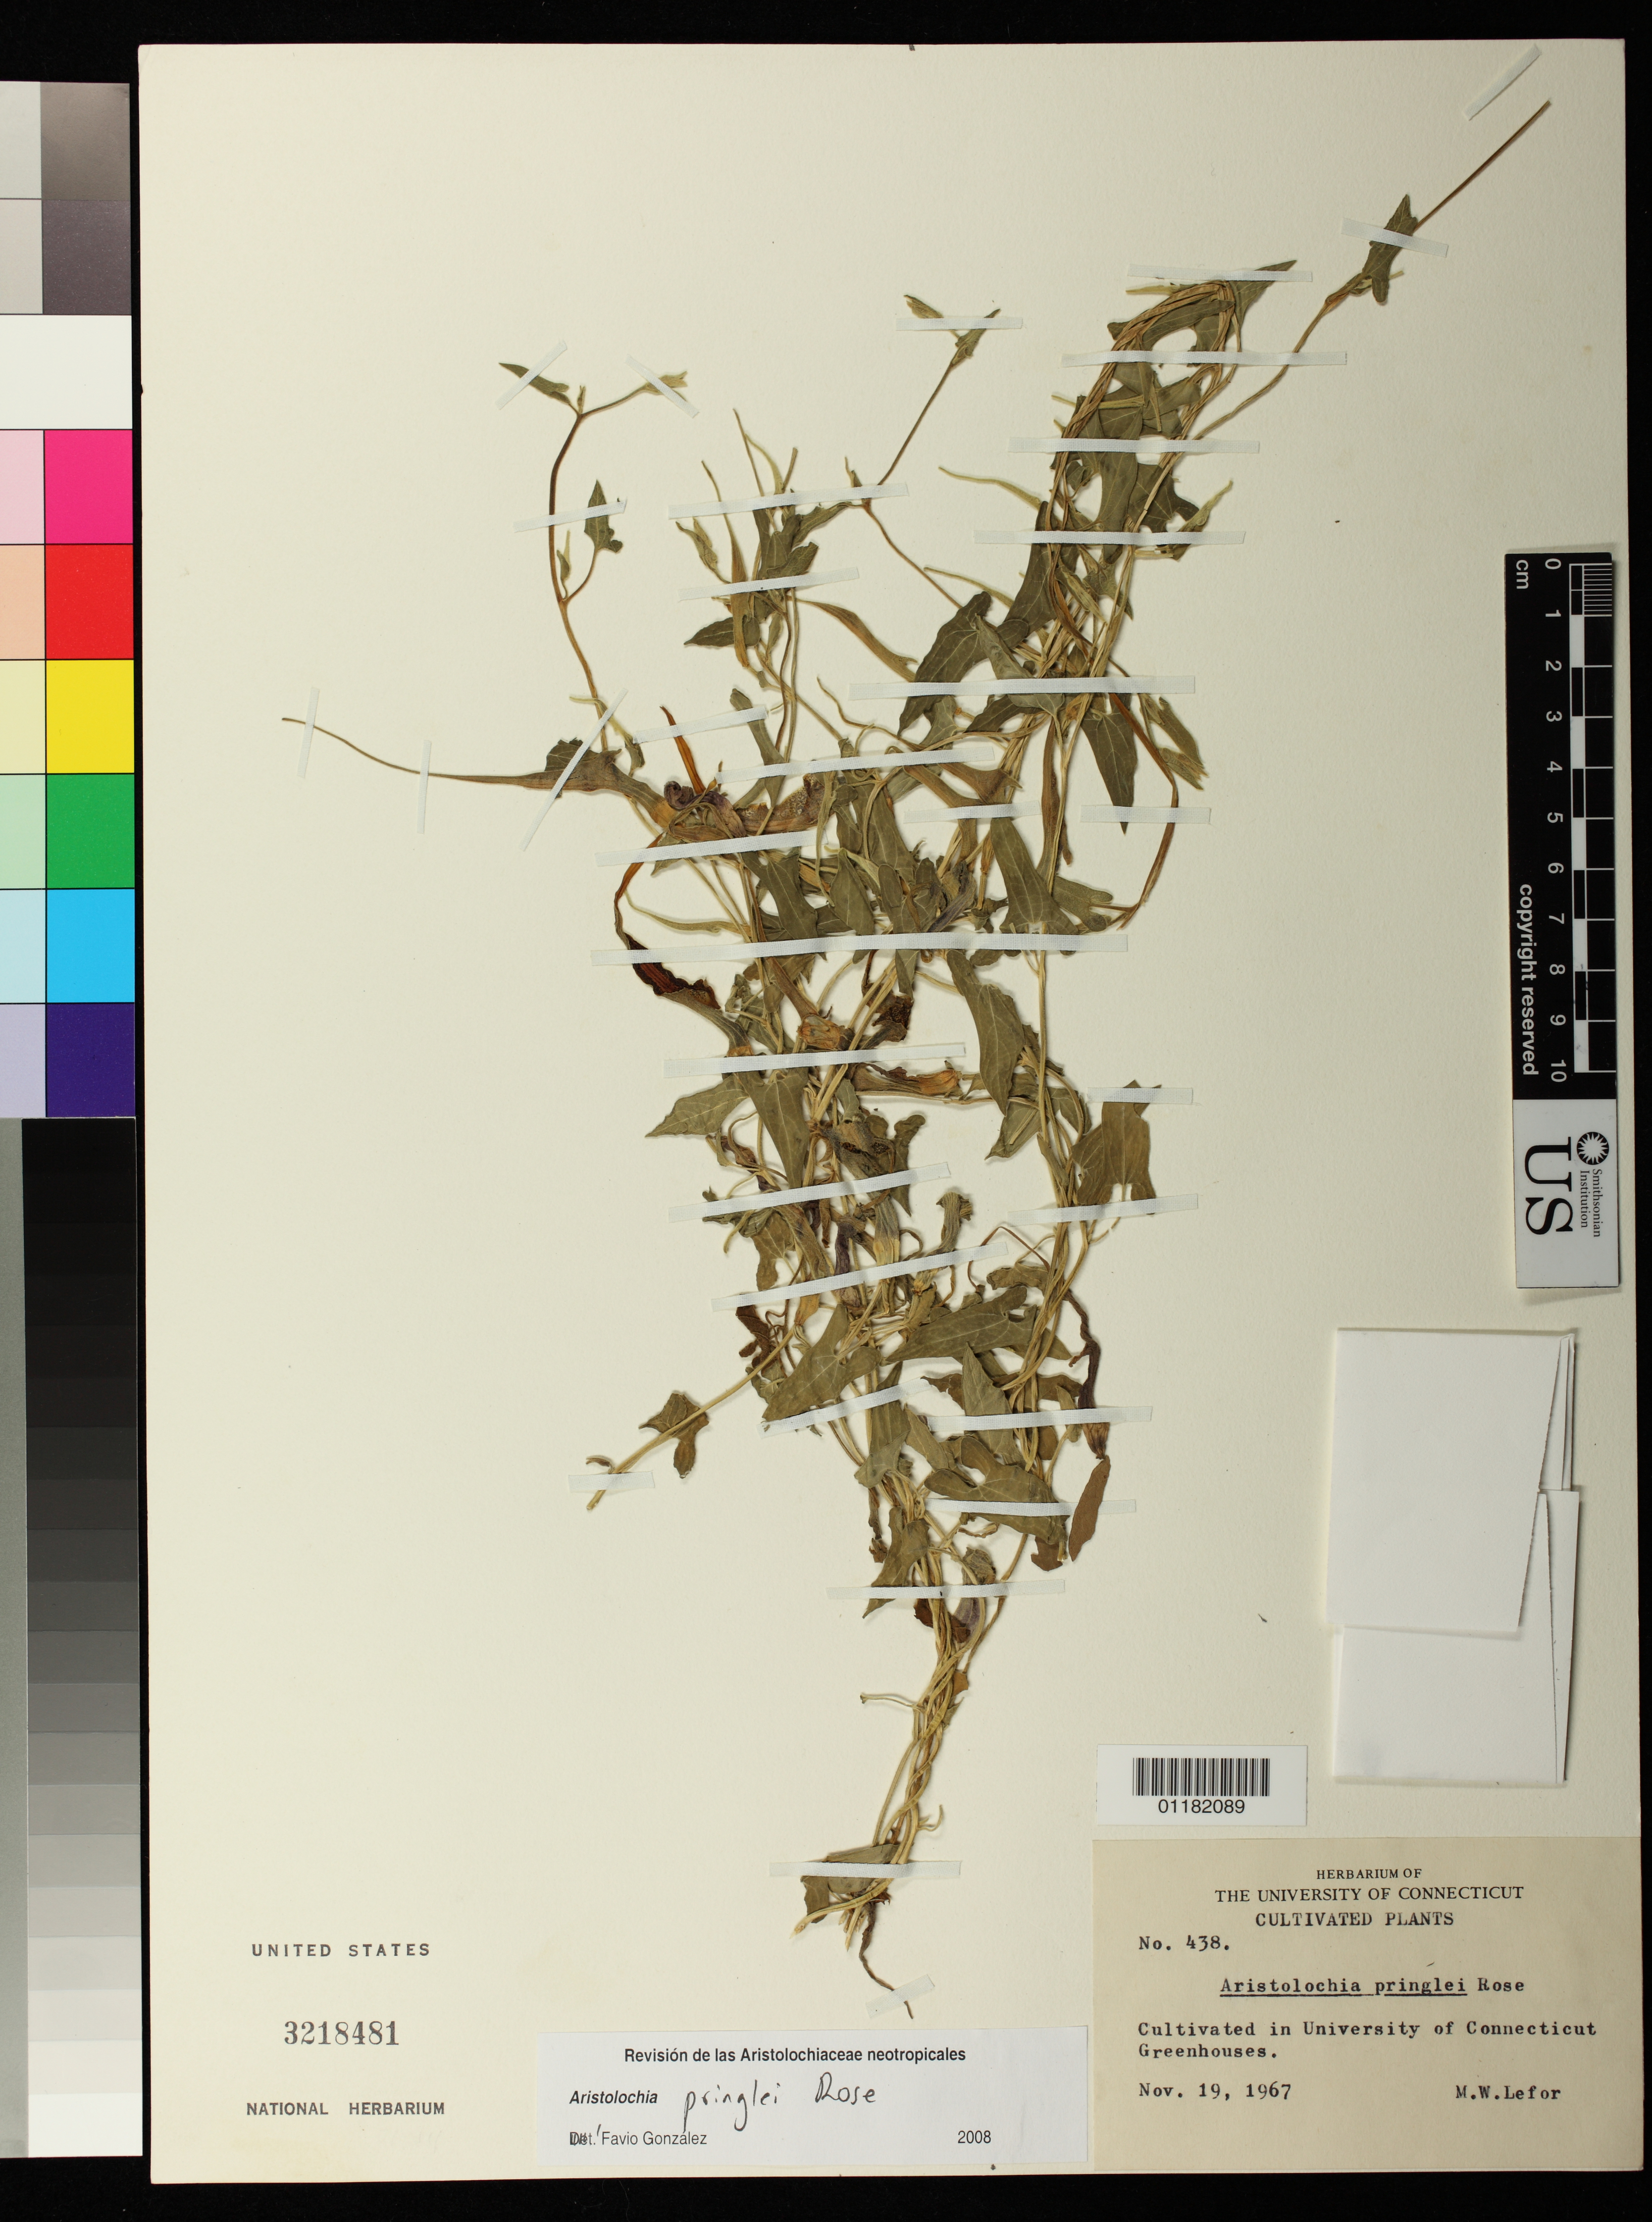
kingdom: Plantae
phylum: Tracheophyta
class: Magnoliopsida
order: Piperales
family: Aristolochiaceae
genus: Aristolochia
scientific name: Aristolochia pringlei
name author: Rose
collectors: M. W. Lefor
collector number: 438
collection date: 1967-11-19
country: United States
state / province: Connecticut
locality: Cultivated in University of Connecticut Greenhouses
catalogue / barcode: US 3218481